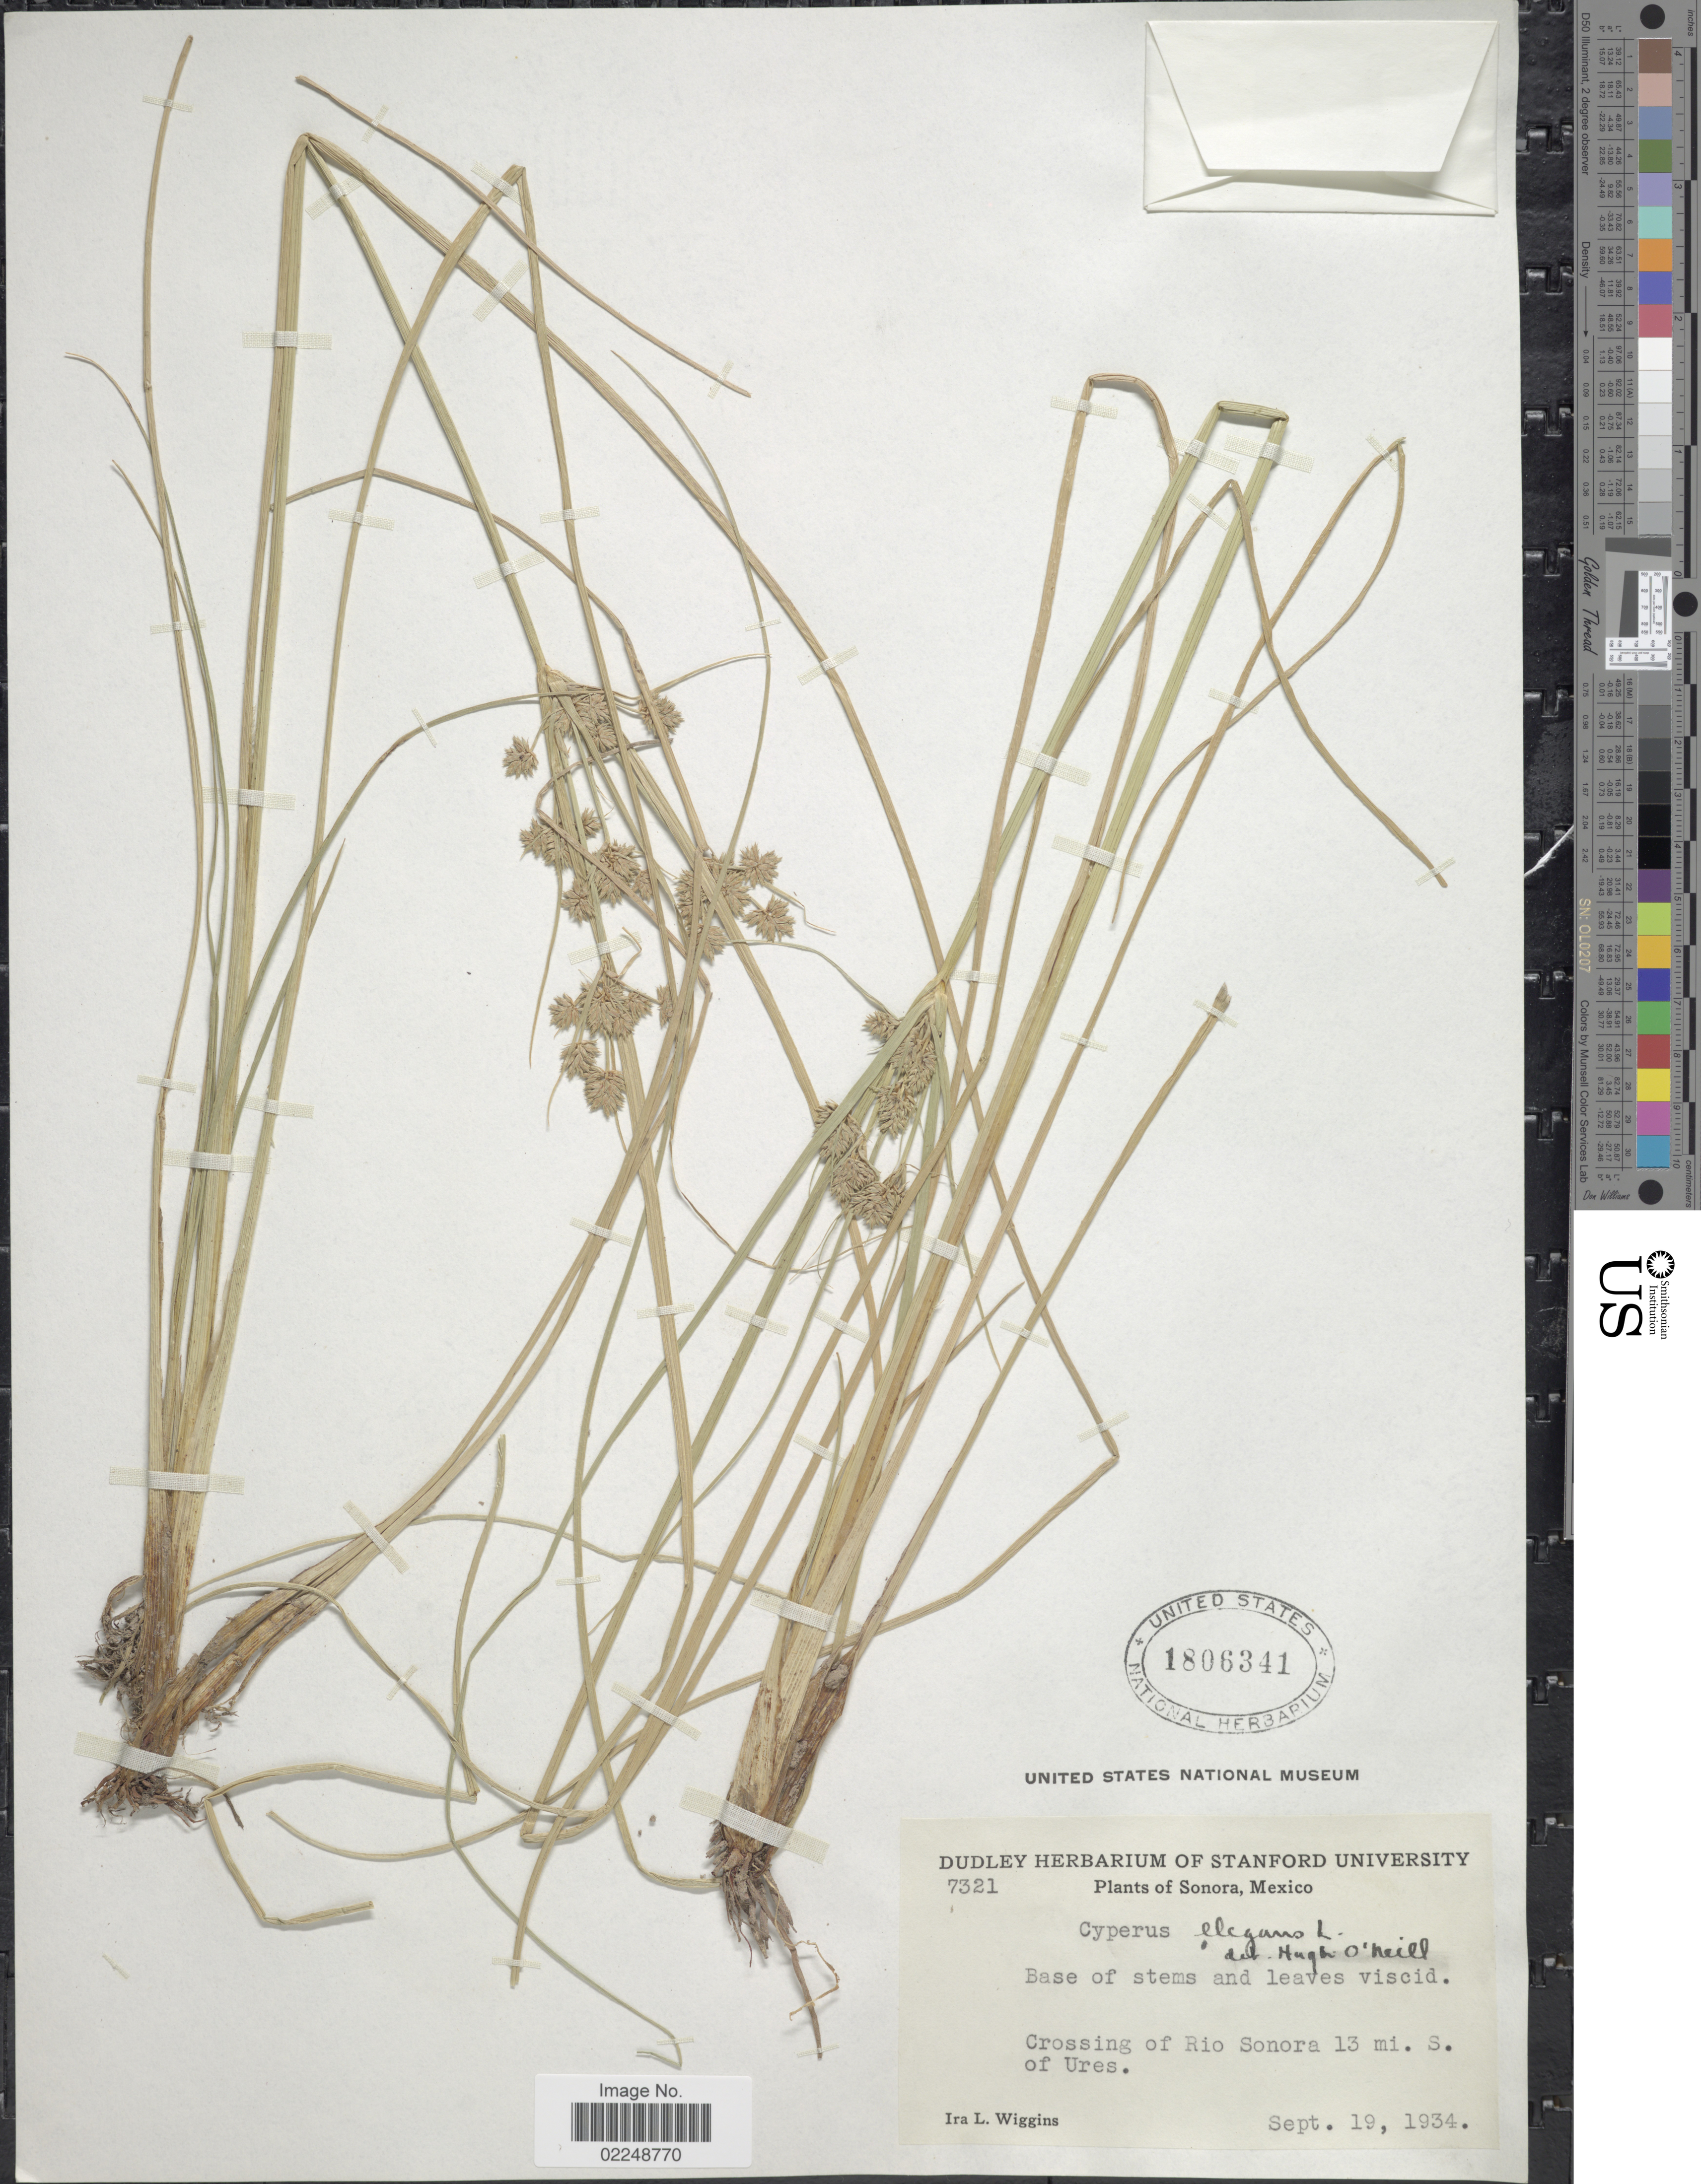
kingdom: Plantae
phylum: Tracheophyta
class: Liliopsida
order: Poales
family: Cyperaceae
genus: Cyperus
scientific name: Cyperus elegans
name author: L.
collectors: I. L. Wiggins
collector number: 7321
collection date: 1934-09-19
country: Mexico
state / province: Sonora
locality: Crossing of Rio Sonora 13 mi. S. of Ures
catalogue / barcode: US 1806341